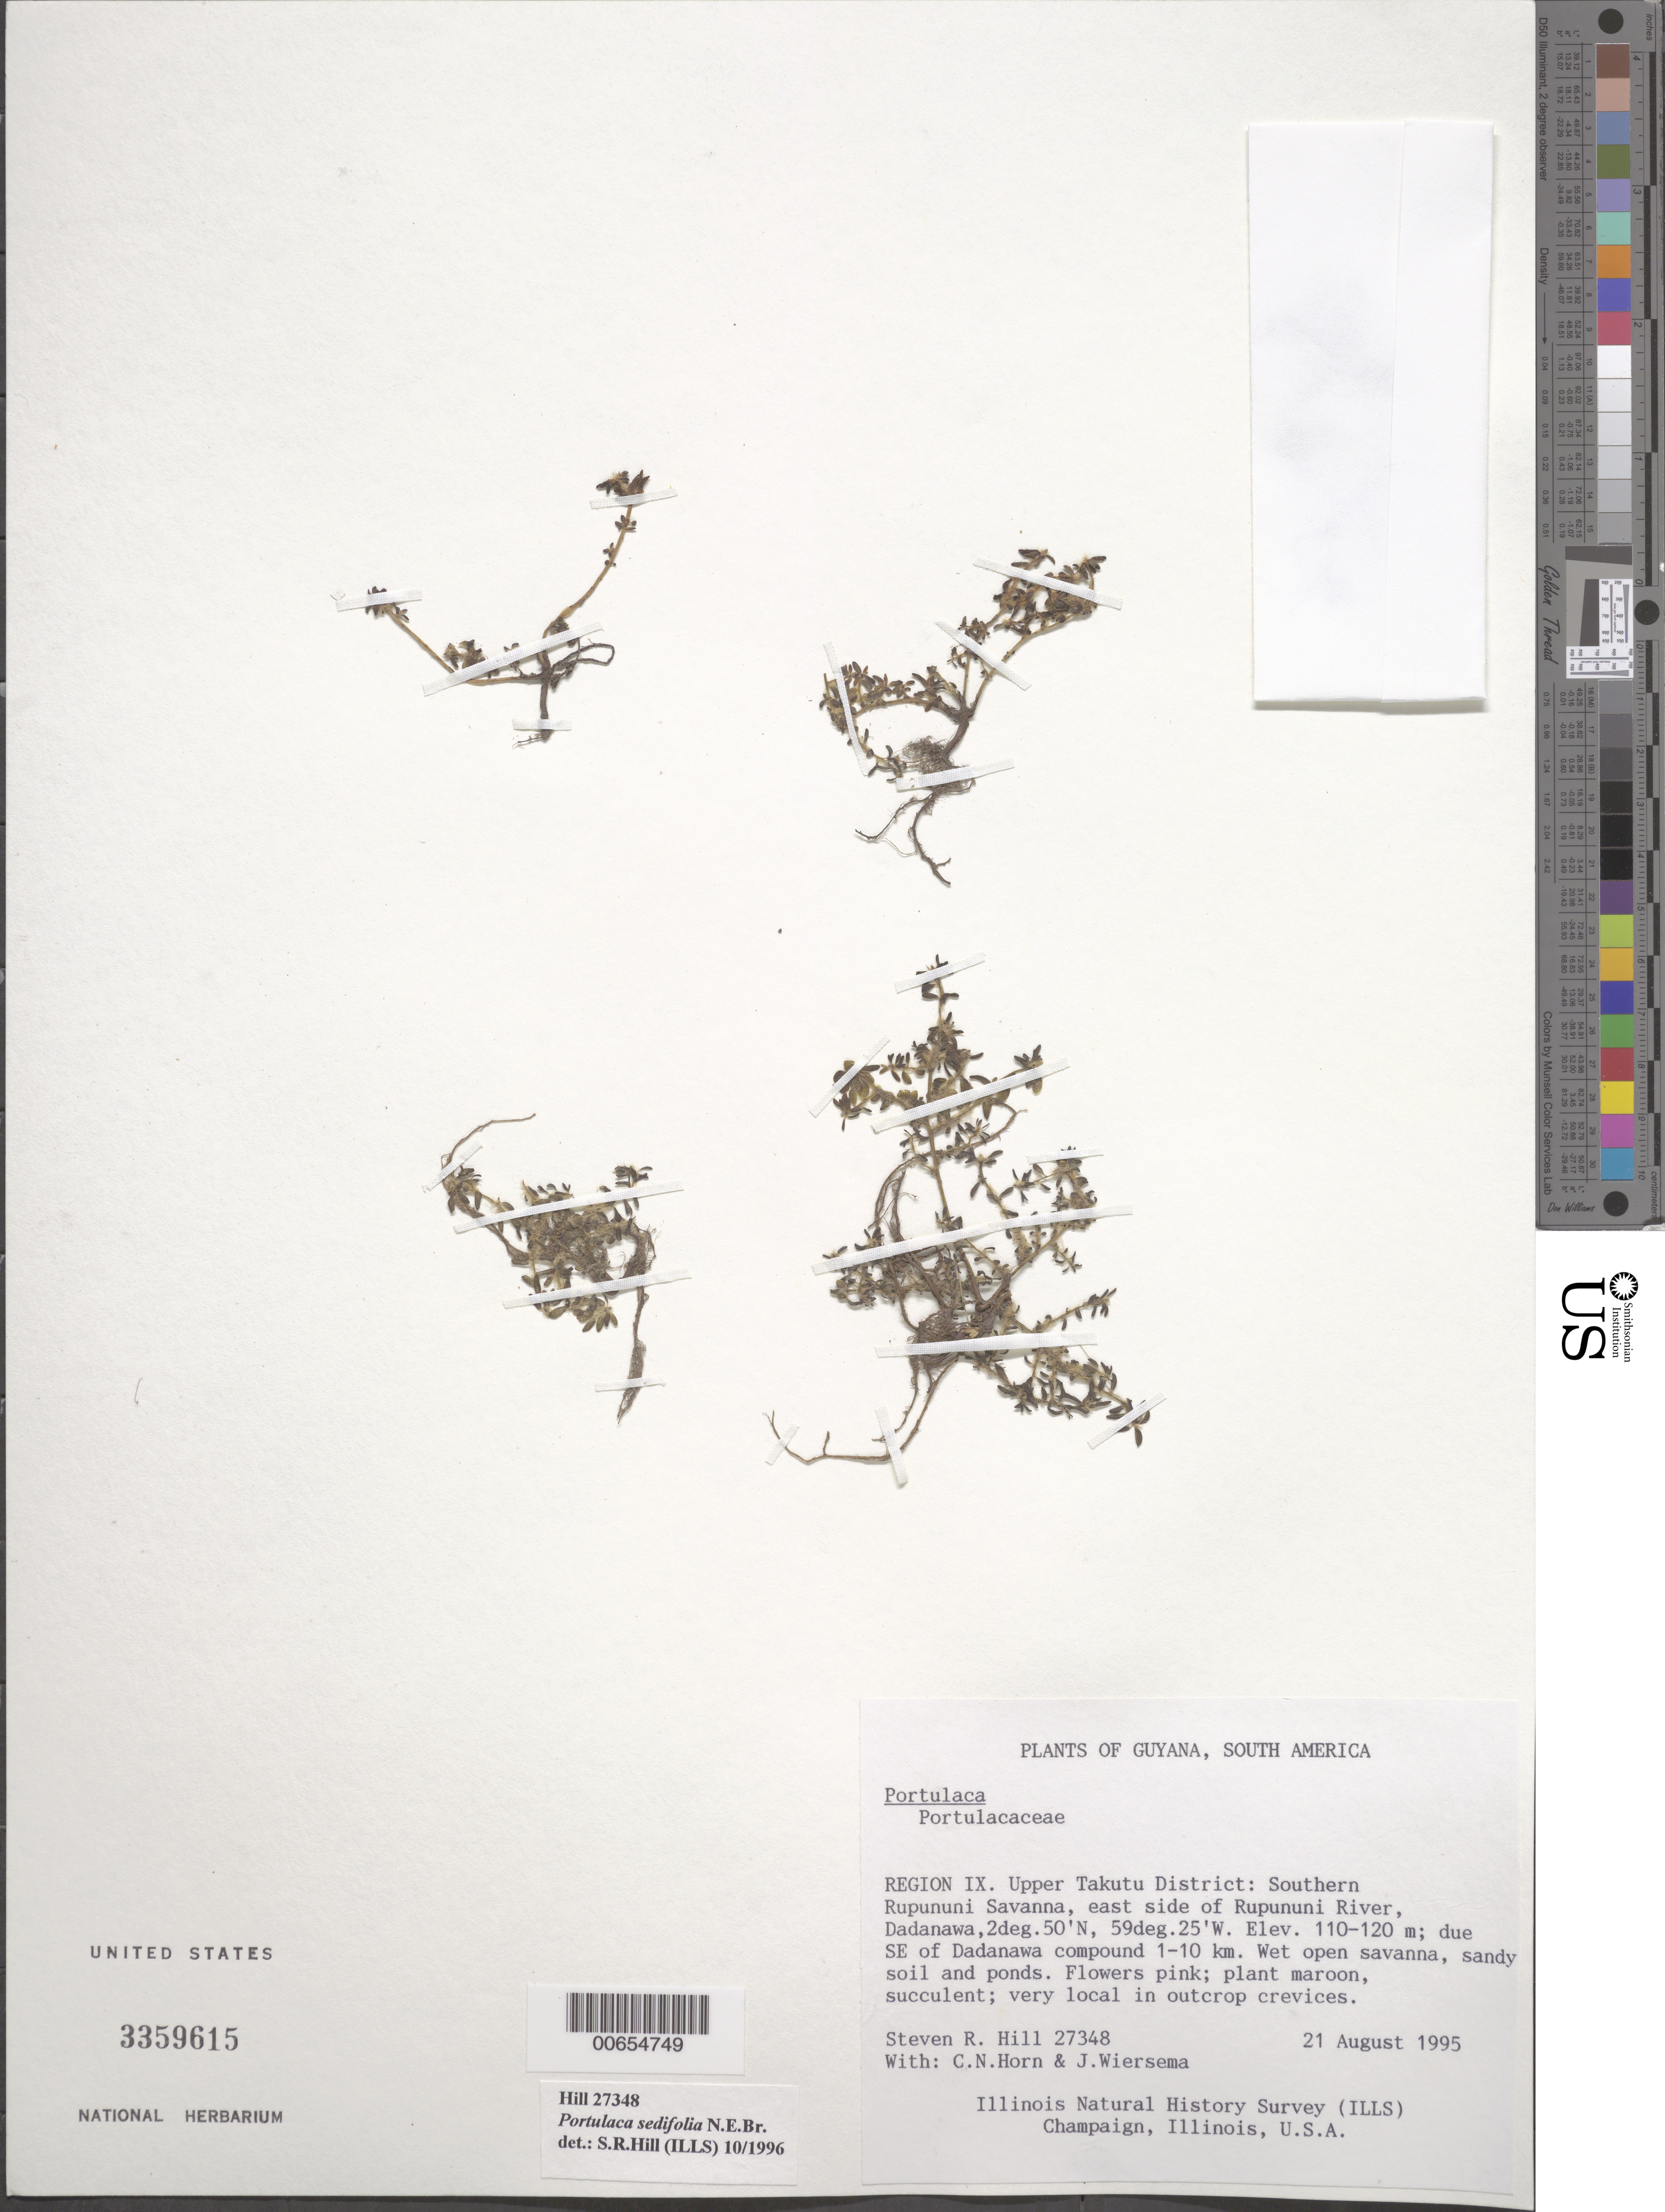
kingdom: Plantae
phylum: Tracheophyta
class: Magnoliopsida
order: Caryophyllales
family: Portulacaceae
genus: Portulaca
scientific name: Portulaca sedifolia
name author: N.E. Br.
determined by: Hill, Steven R.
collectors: S. R. Hill, C. N. Horn & J. H. Wiersema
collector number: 27348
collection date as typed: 21-Aug-95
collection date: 1995-08-21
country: Guyana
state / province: U. Takutu-U. Essequibo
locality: Dadanawa, southern Rupununi Savanna, E side of Rupununi R.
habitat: Wet open savanna, sandy soil and ponds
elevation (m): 110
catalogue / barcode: US 3359615